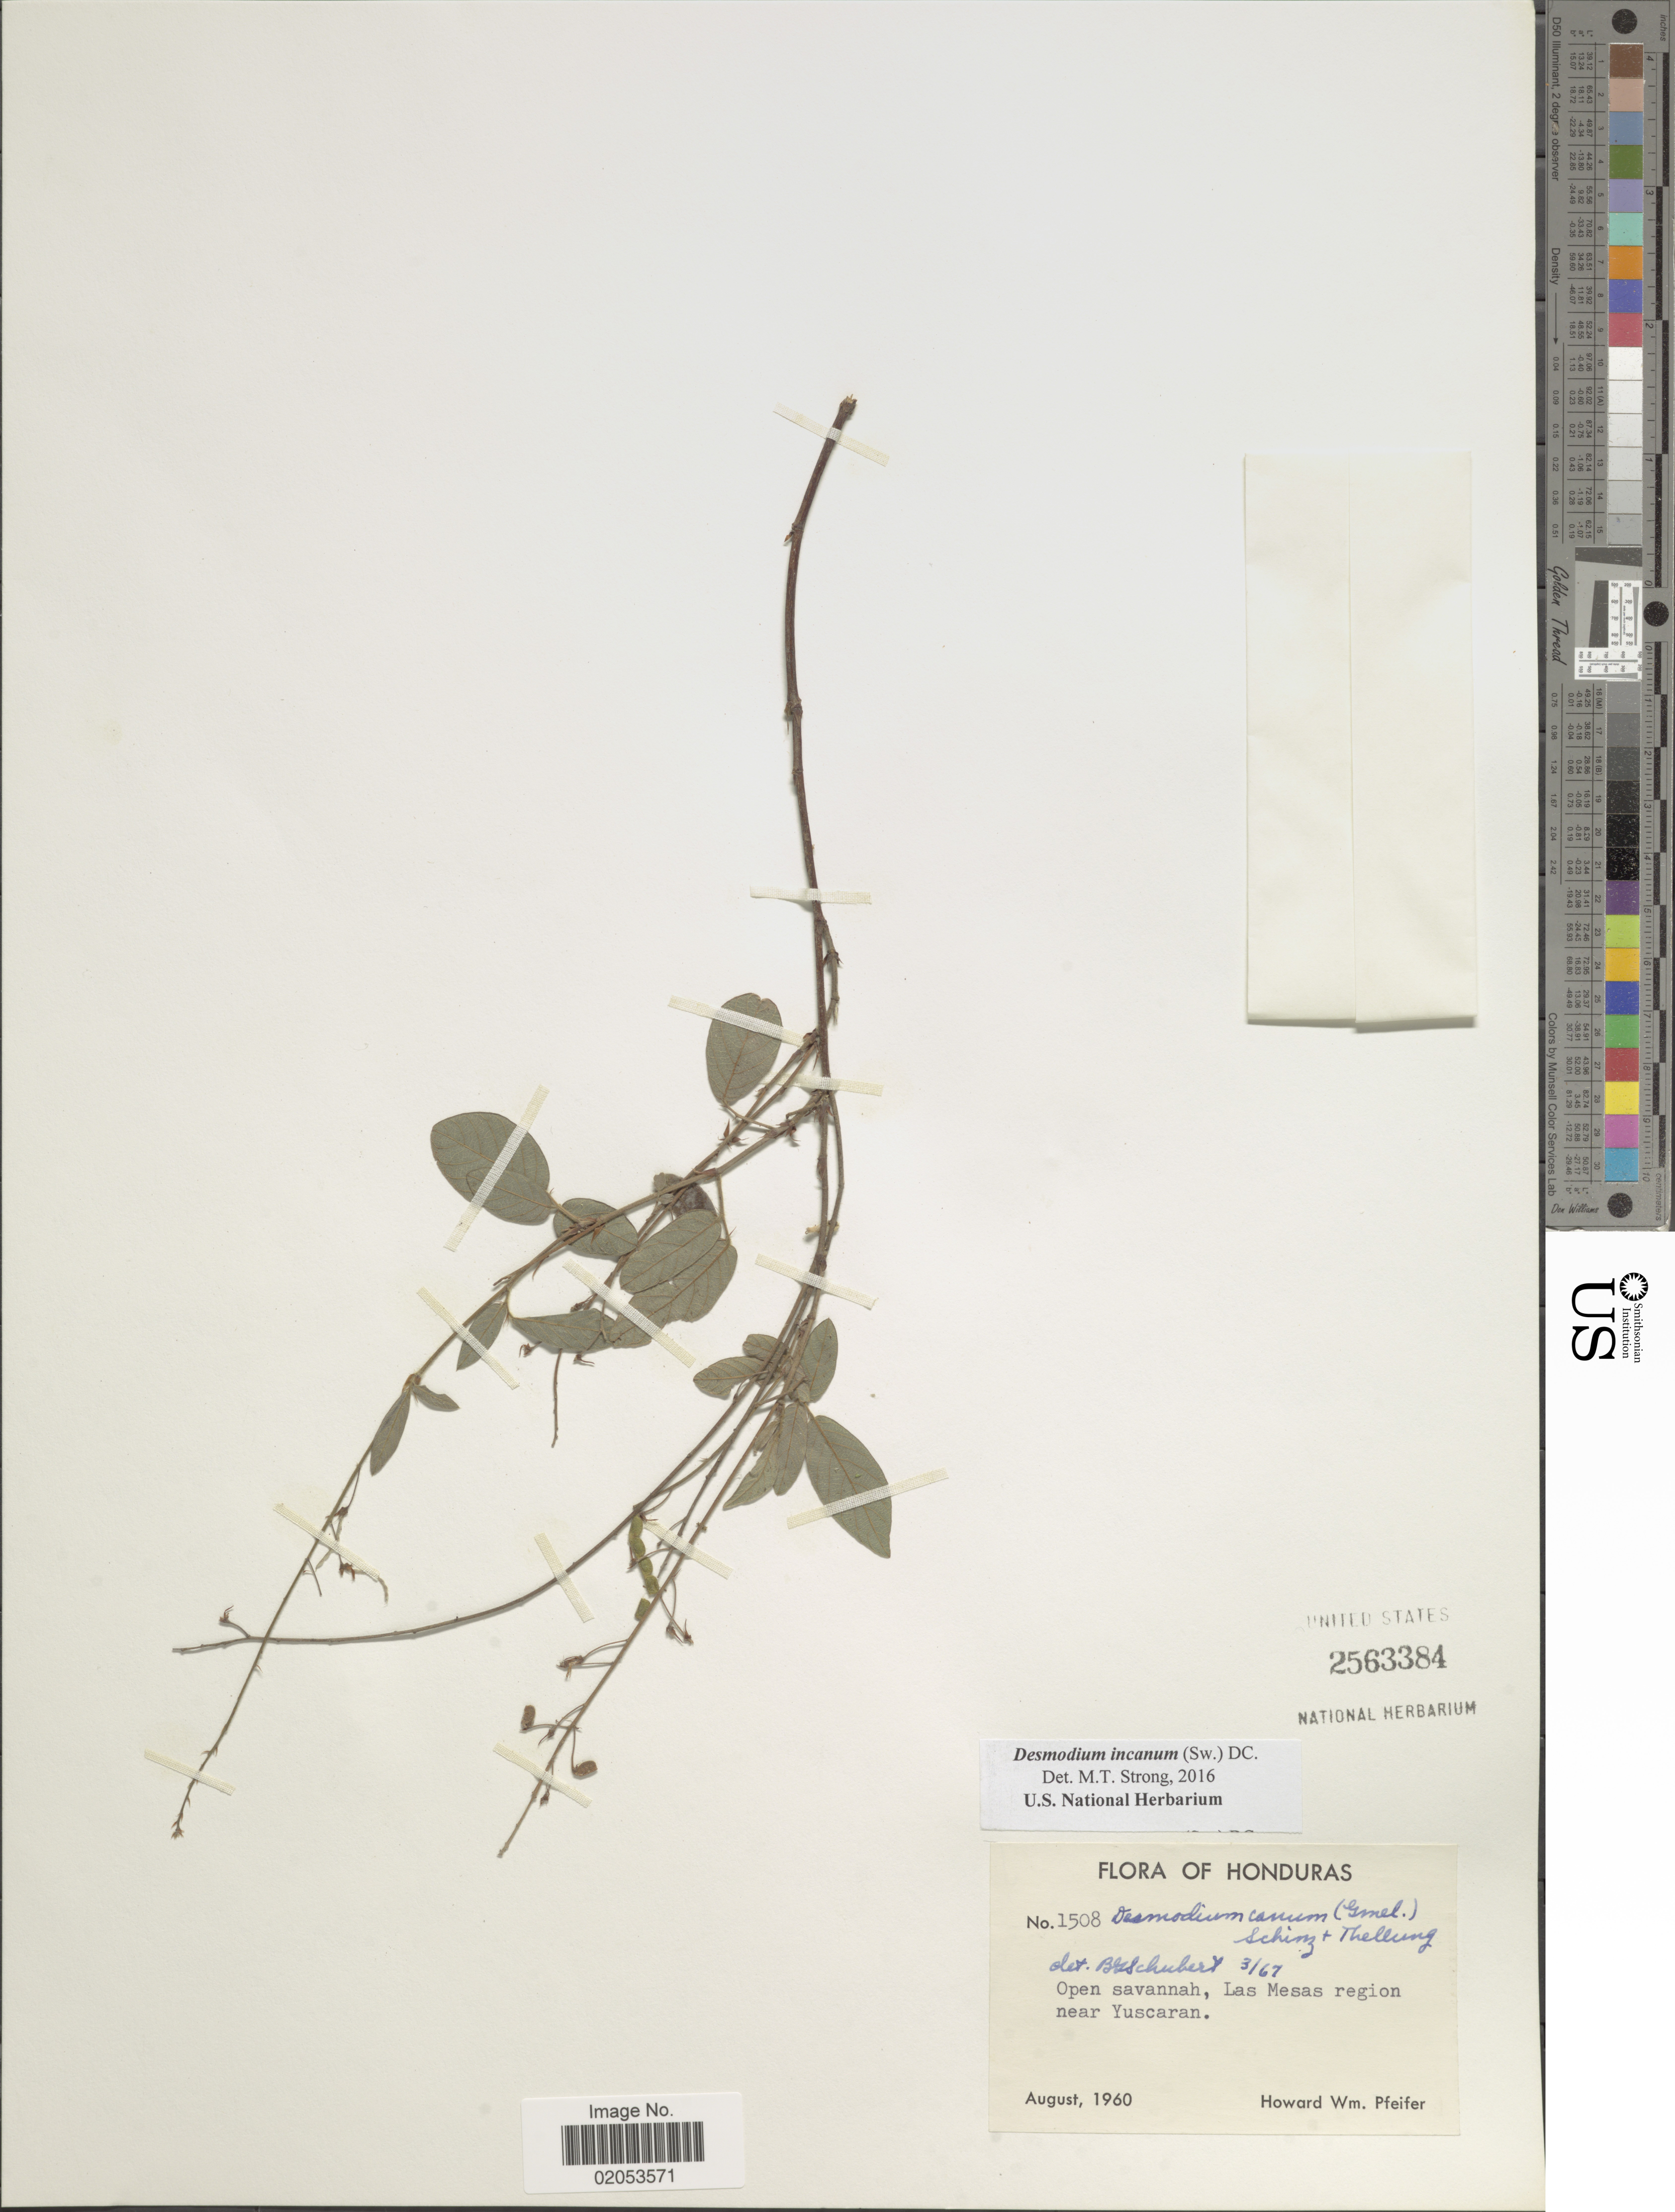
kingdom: Plantae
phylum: Tracheophyta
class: Magnoliopsida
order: Fabales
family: Fabaceae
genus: Desmodium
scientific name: Desmodium incanum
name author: (Sw.) DC.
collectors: H. W. Pfeifer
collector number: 1508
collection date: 1960-08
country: Honduras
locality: Open savannah, Las Mesas region near Yuscaran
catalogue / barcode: US 2563384